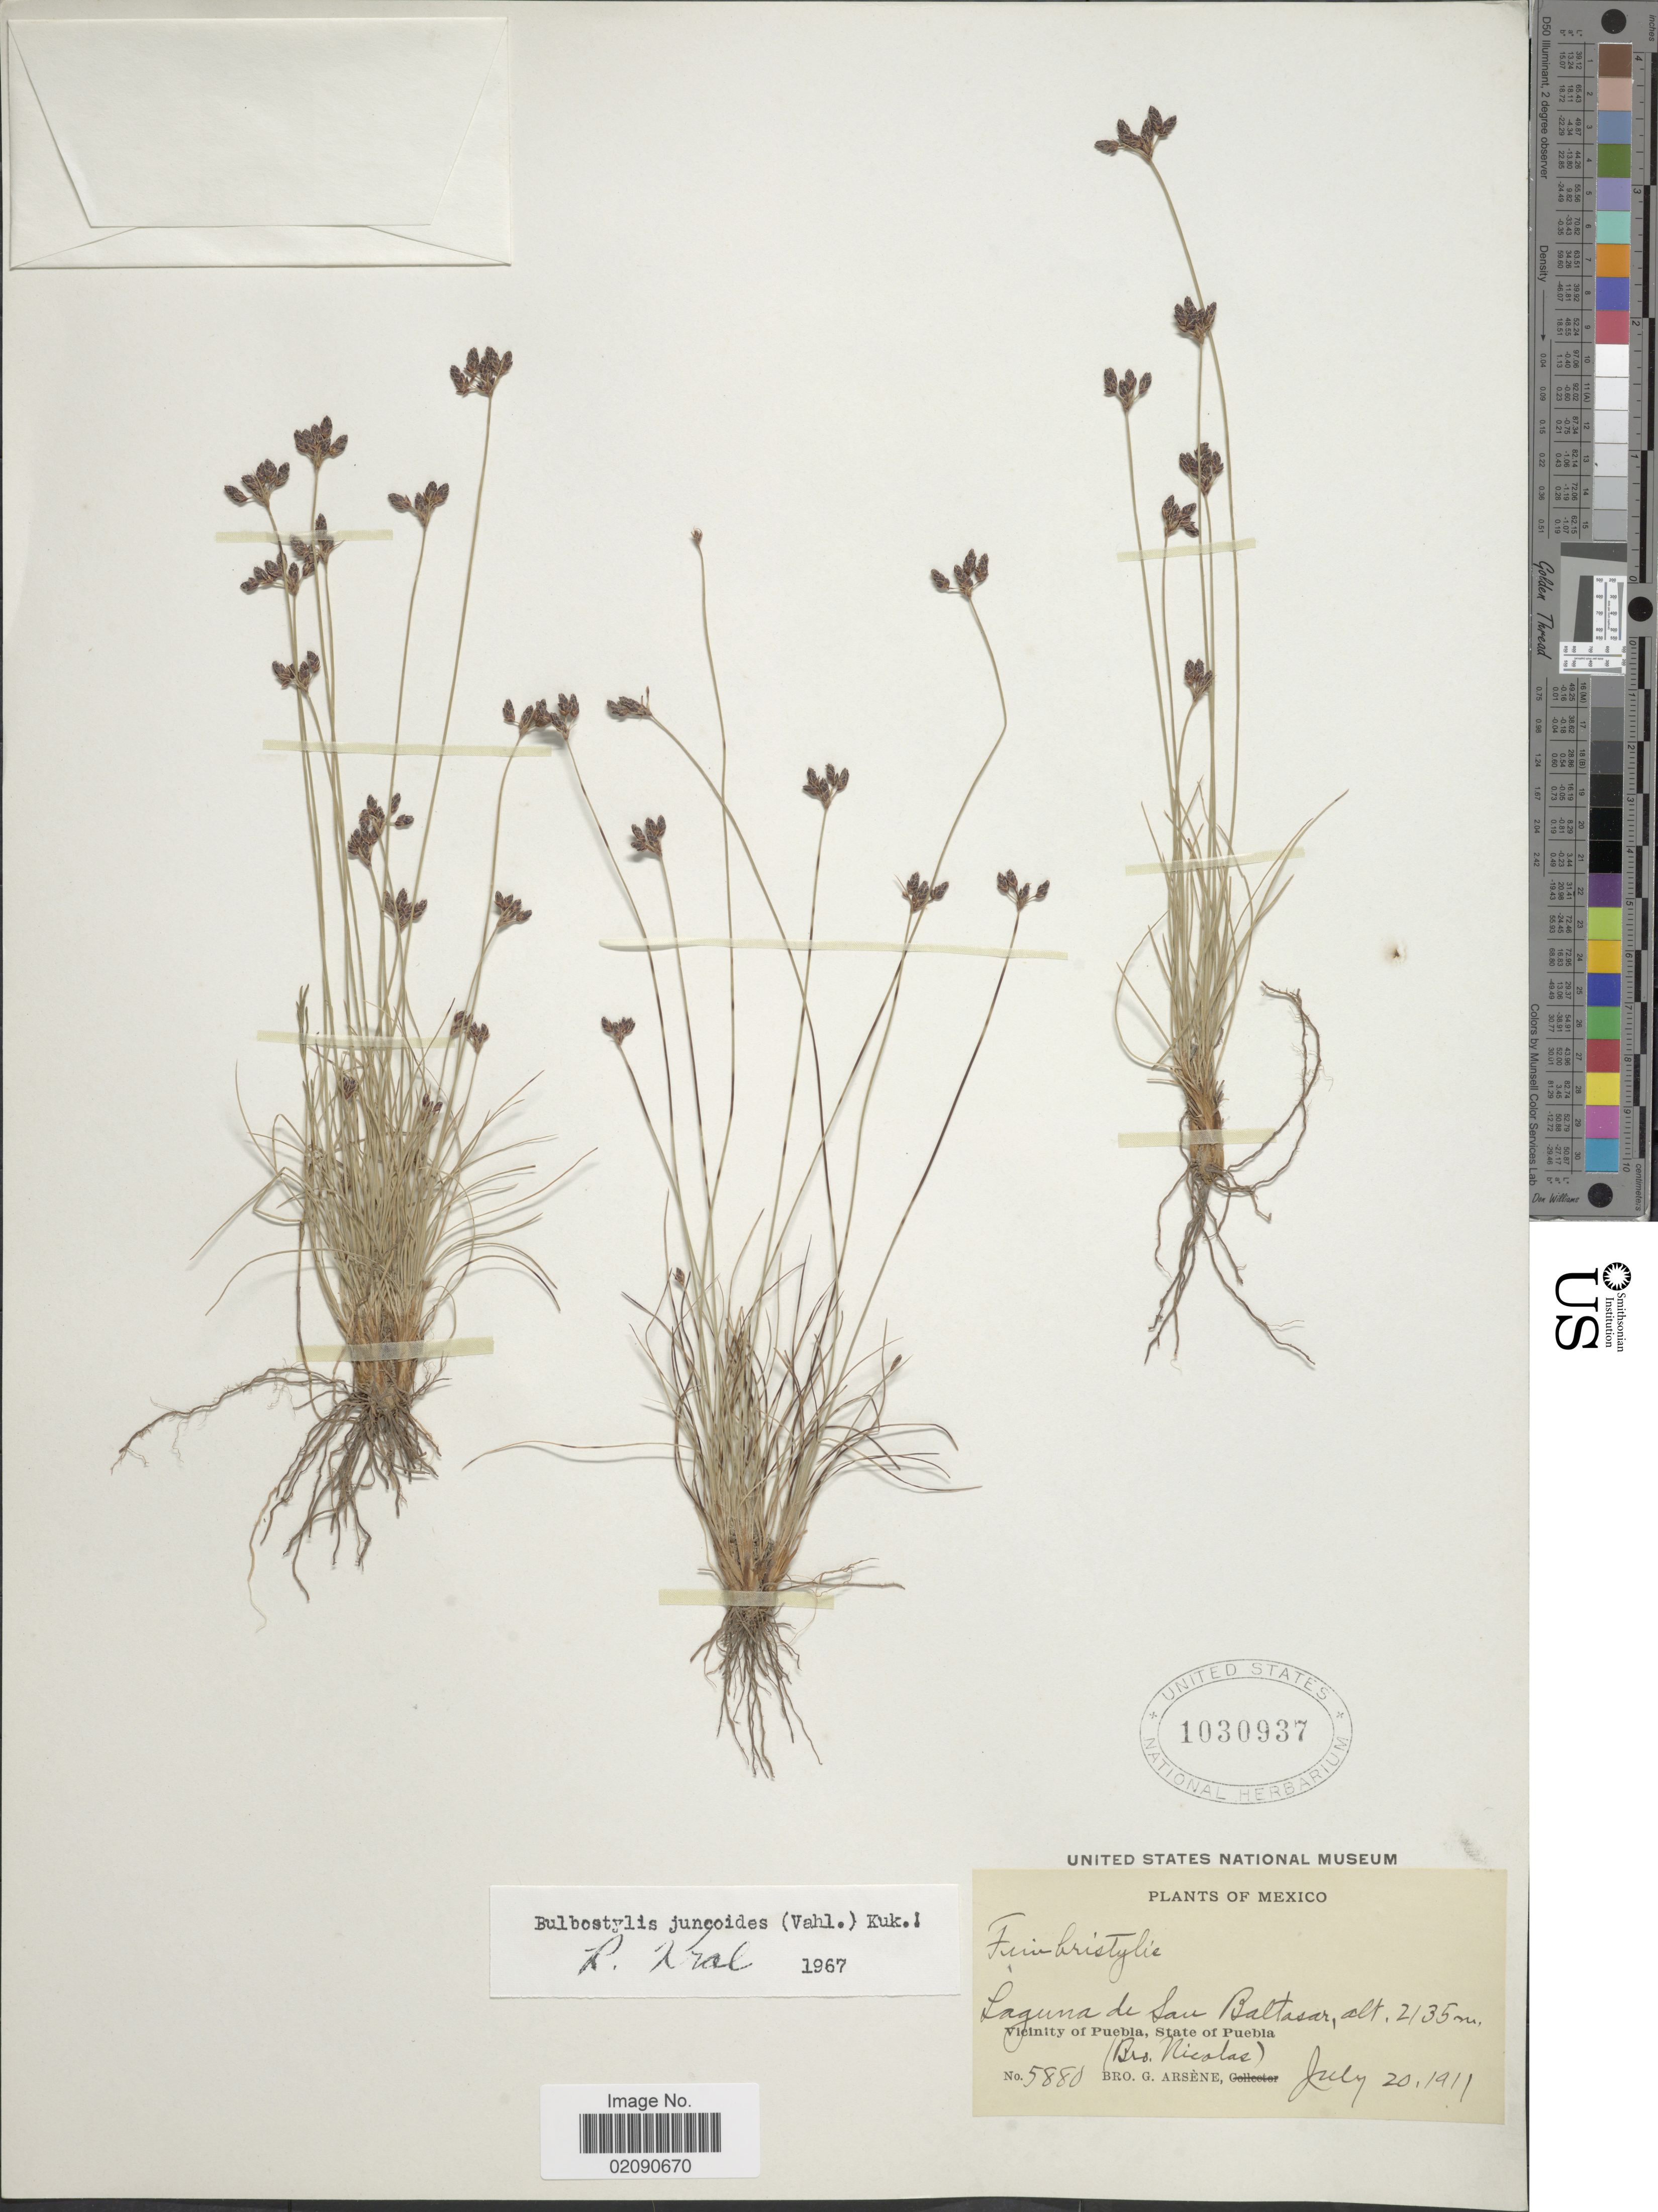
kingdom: Plantae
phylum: Tracheophyta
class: Liliopsida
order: Poales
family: Cyperaceae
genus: Bulbostylis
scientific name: Bulbostylis juncoides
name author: (Vahl) Kük. ex Herter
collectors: Bro. G. Arsène & Bro. Nicolas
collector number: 5880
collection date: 1911-07-20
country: Mexico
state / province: Puebla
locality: Laguna de San Baltasar. Vicinity of Puebla, State of Puebla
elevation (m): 2135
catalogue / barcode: US 1030937